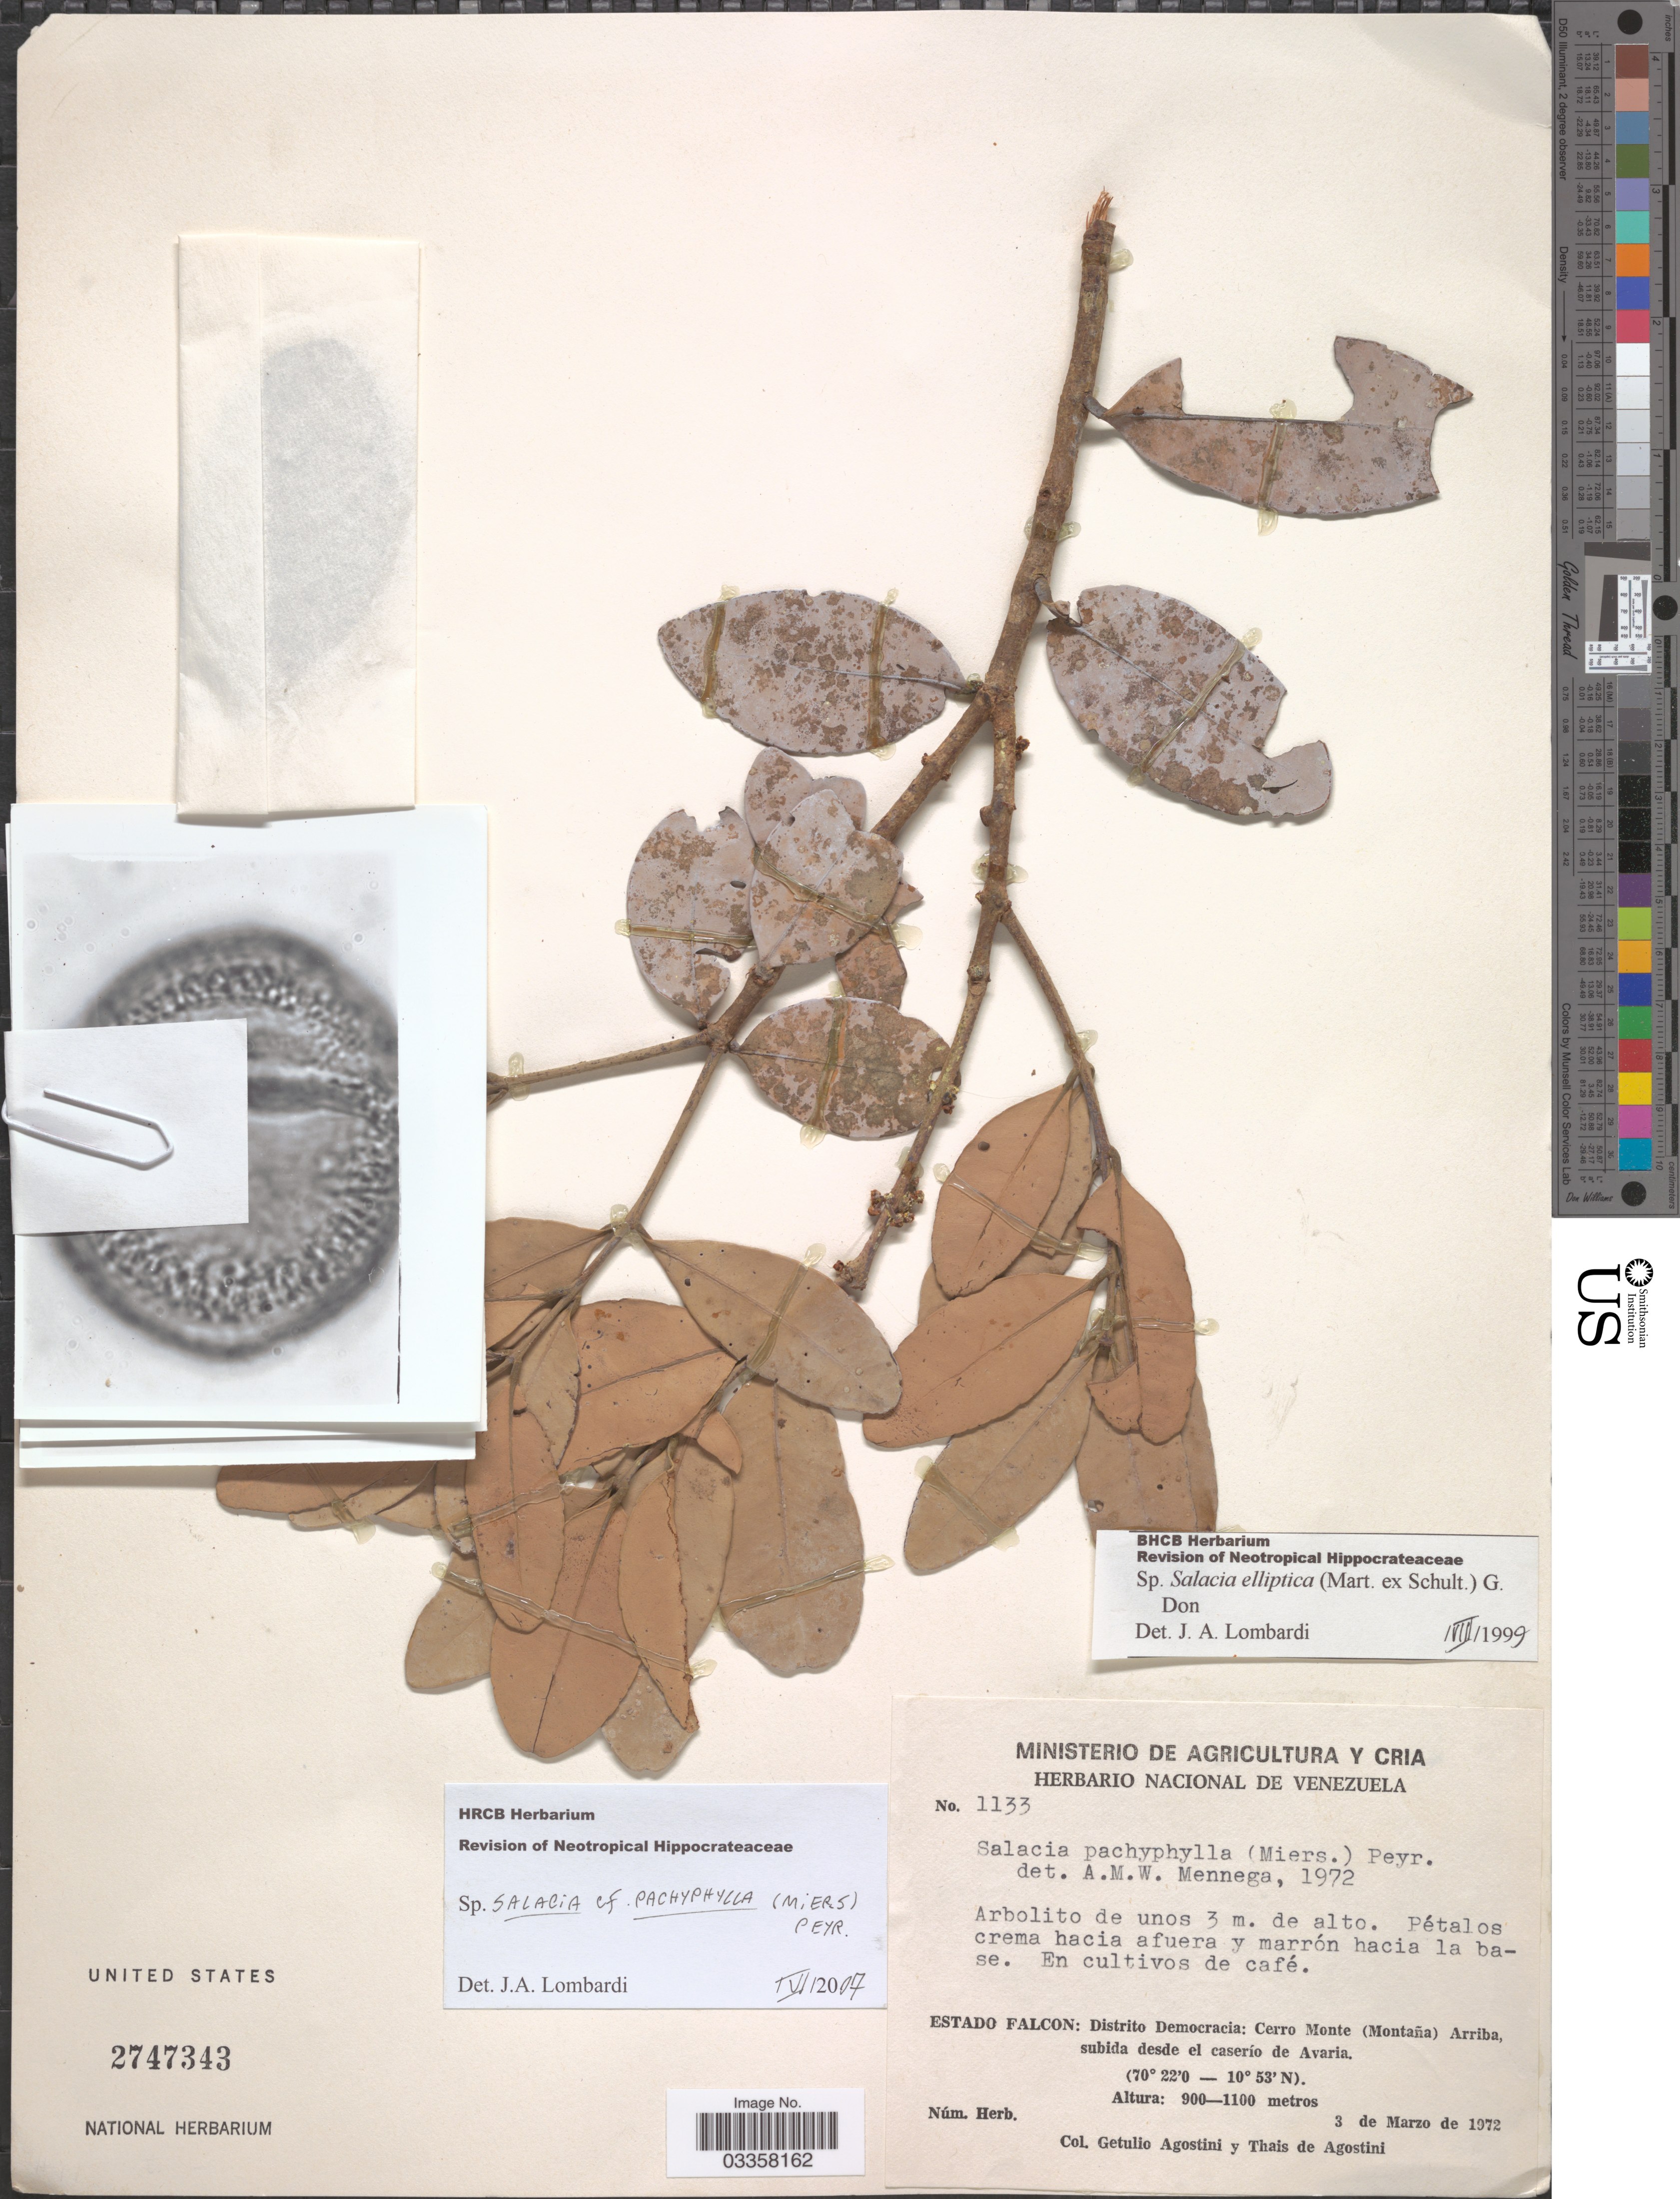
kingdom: Plantae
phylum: Tracheophyta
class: Magnoliopsida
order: Celastrales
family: Celastraceae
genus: Salacia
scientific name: Salacia pachyphylla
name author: (Miers) Peyr.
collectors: G. Agostini & T. Agostini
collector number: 1133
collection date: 1972-03-03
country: Venezuela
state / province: Falcón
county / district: Democracia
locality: Distrito Democracia: Cerro Monte (Montaña) Arriba, subida desde el caser;io de Avaria.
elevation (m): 900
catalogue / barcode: US 2747343